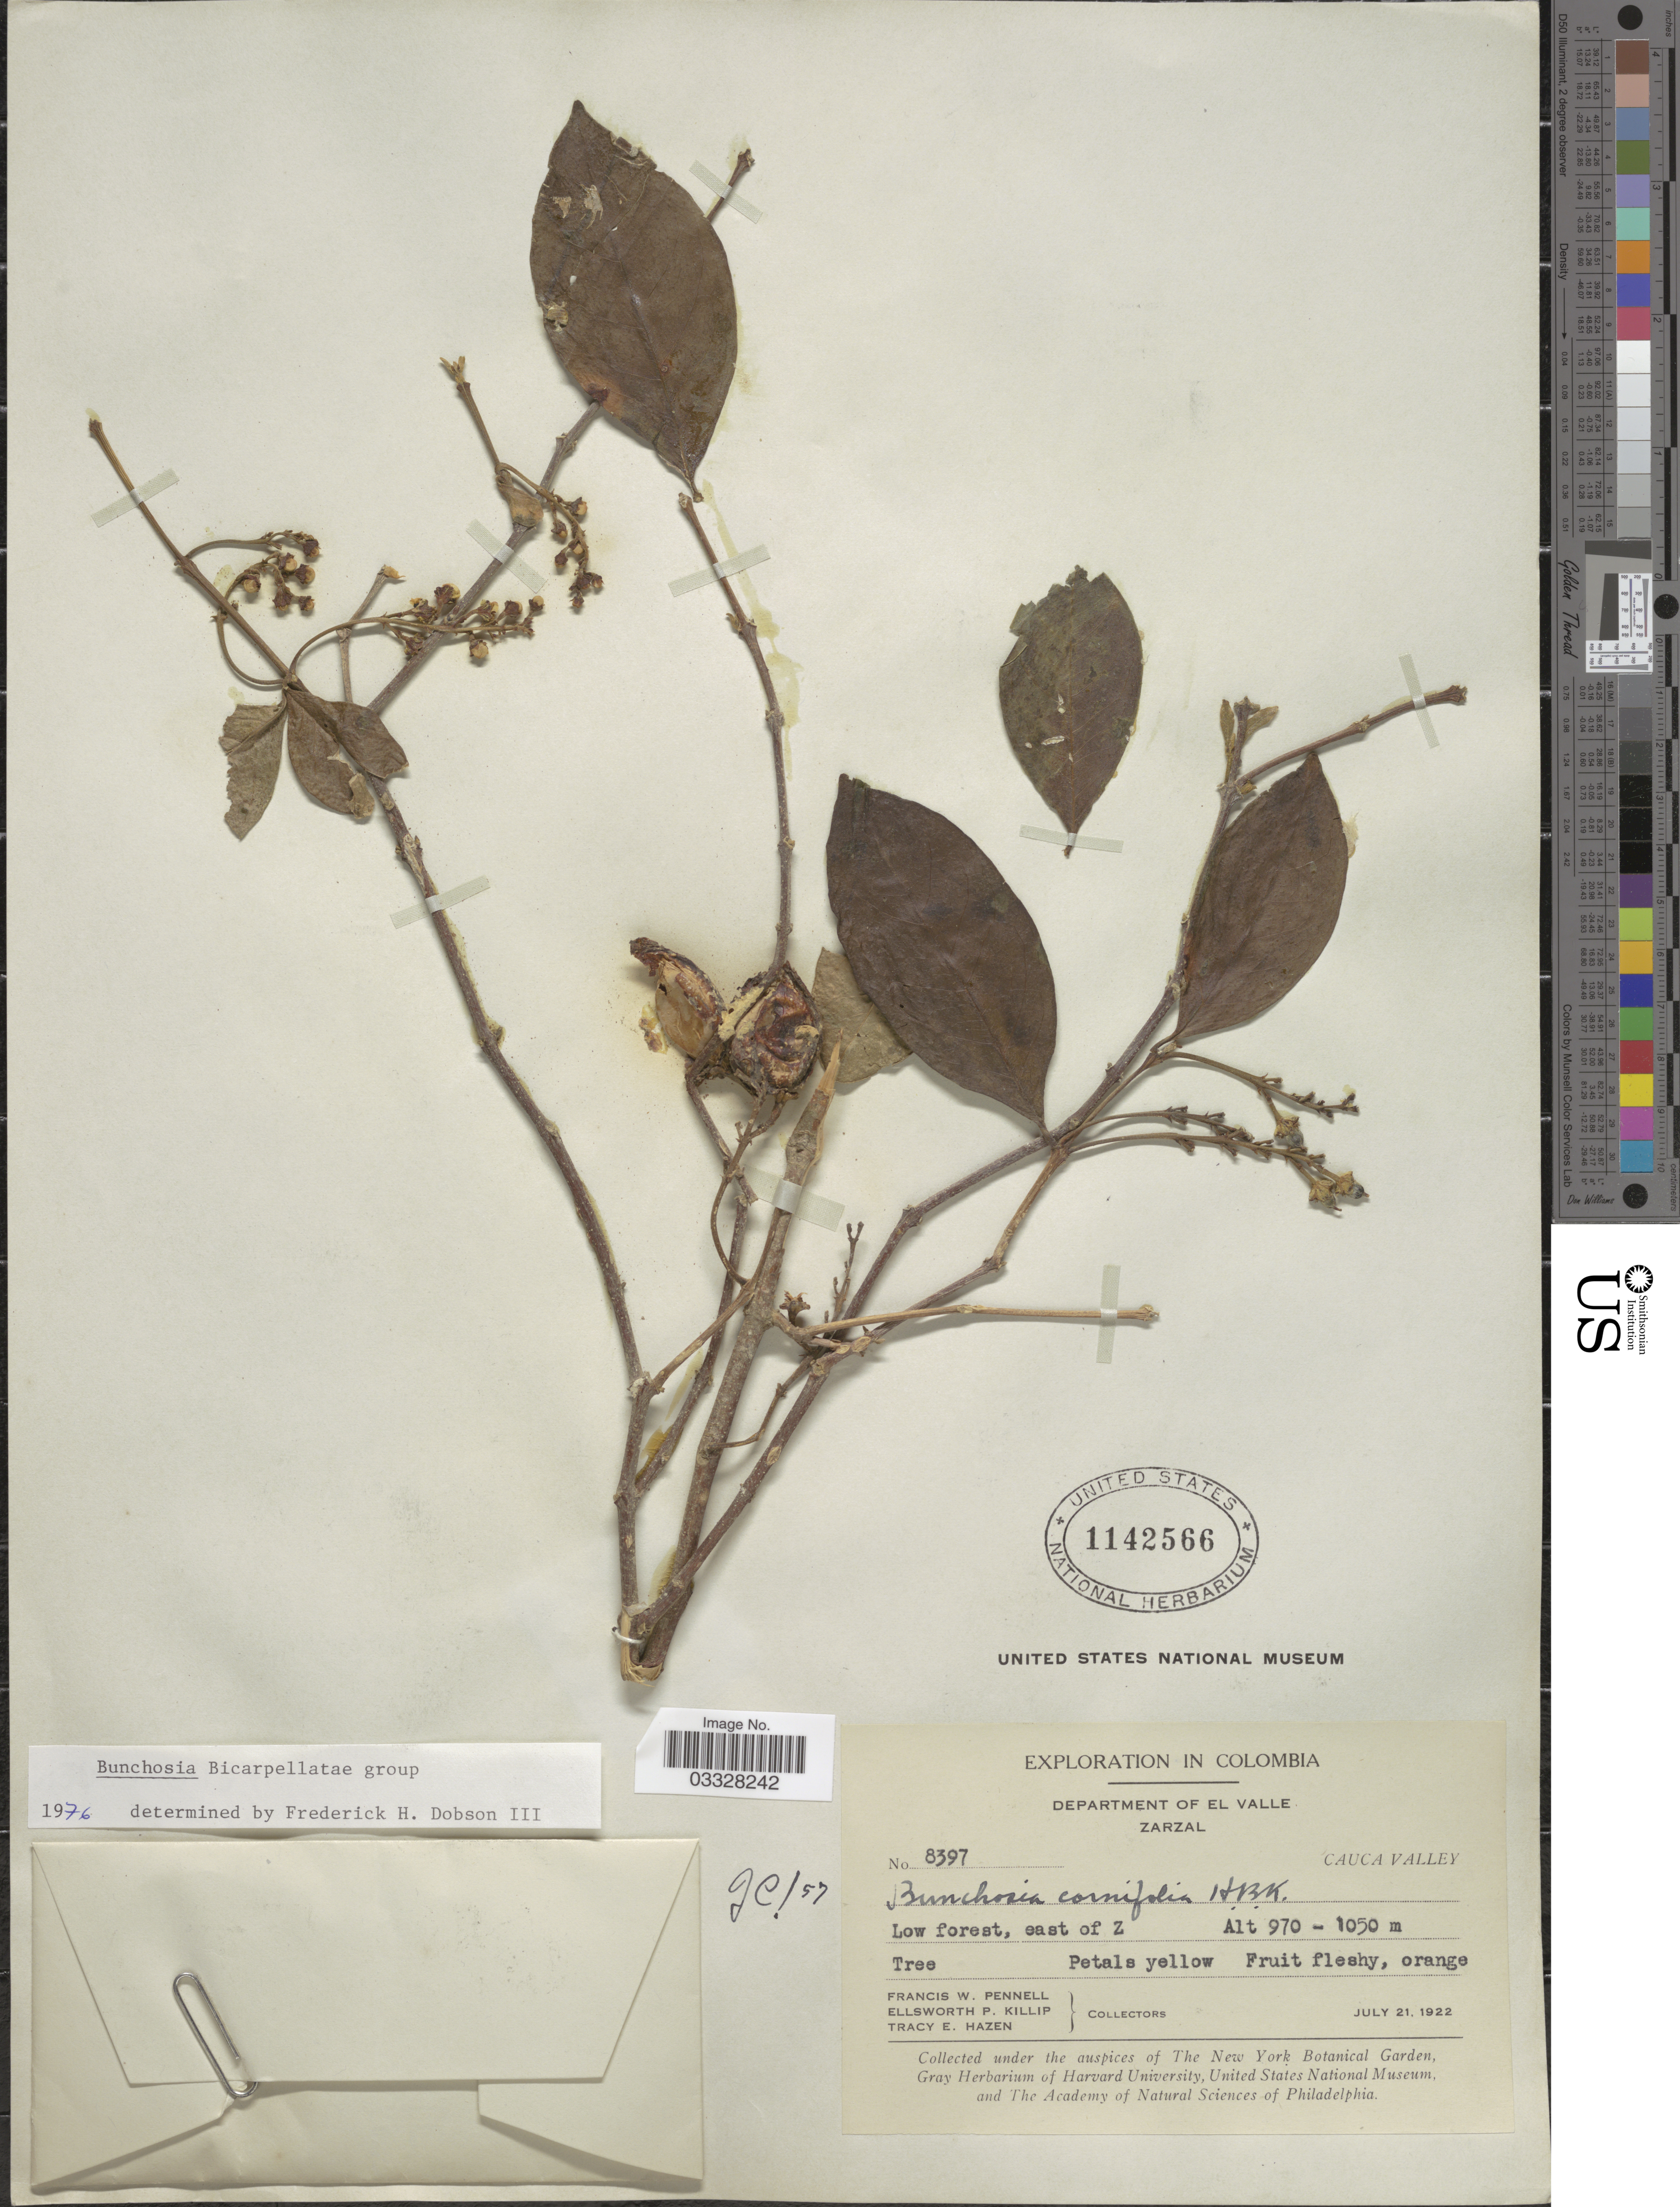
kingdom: Plantae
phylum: Tracheophyta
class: Magnoliopsida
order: Malpighiales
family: Malpighiaceae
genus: Bunchosia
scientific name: Bunchosia cornifolia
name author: Kunth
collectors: F. W. Pennell, E. P. Killip & T. E. Hazen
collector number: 8397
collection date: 1922-07-21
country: Colombia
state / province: Valle del Cauca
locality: Department of El Valle. Zarzal. Cauca Valley. Low forest, east of Z.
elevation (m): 970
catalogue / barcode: US 1142566